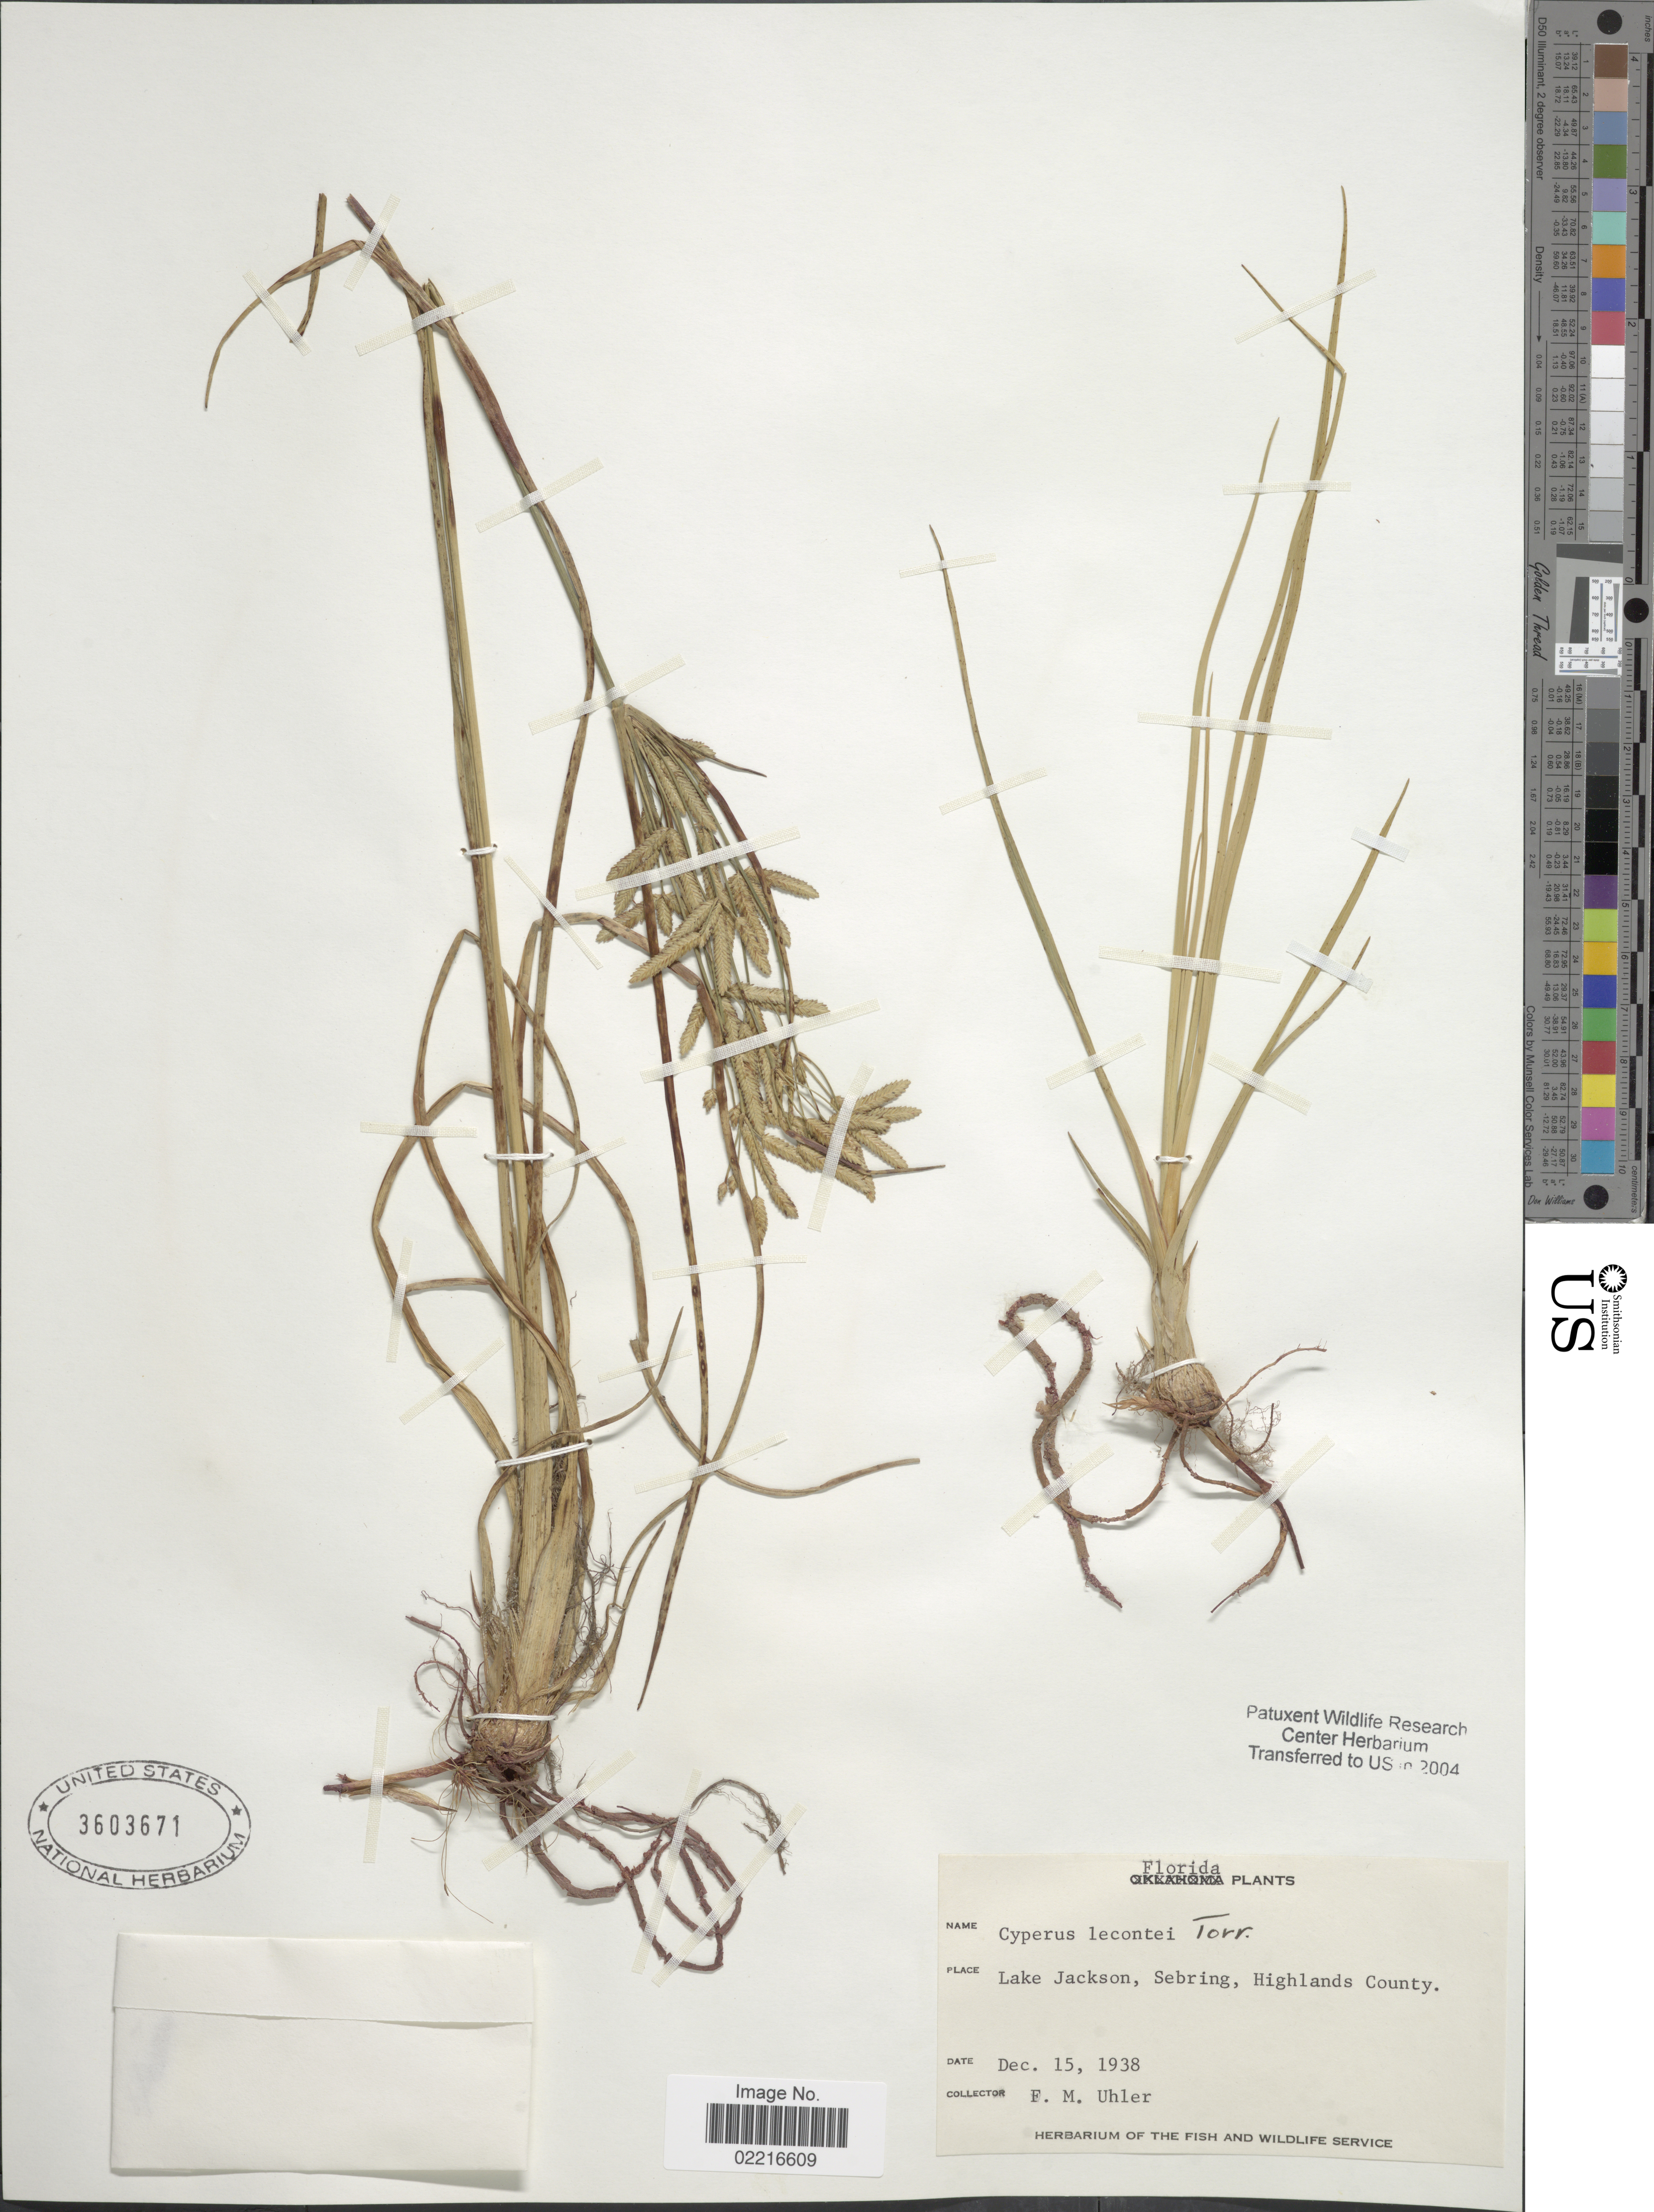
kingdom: Plantae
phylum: Tracheophyta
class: Liliopsida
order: Poales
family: Cyperaceae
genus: Cyperus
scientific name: Cyperus lecontei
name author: Torr. ex Steud.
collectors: F. M. Uhler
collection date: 1938-12-15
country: United States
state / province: Florida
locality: Lake Jackson , Sebring, Highlands County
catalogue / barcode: US 3603671